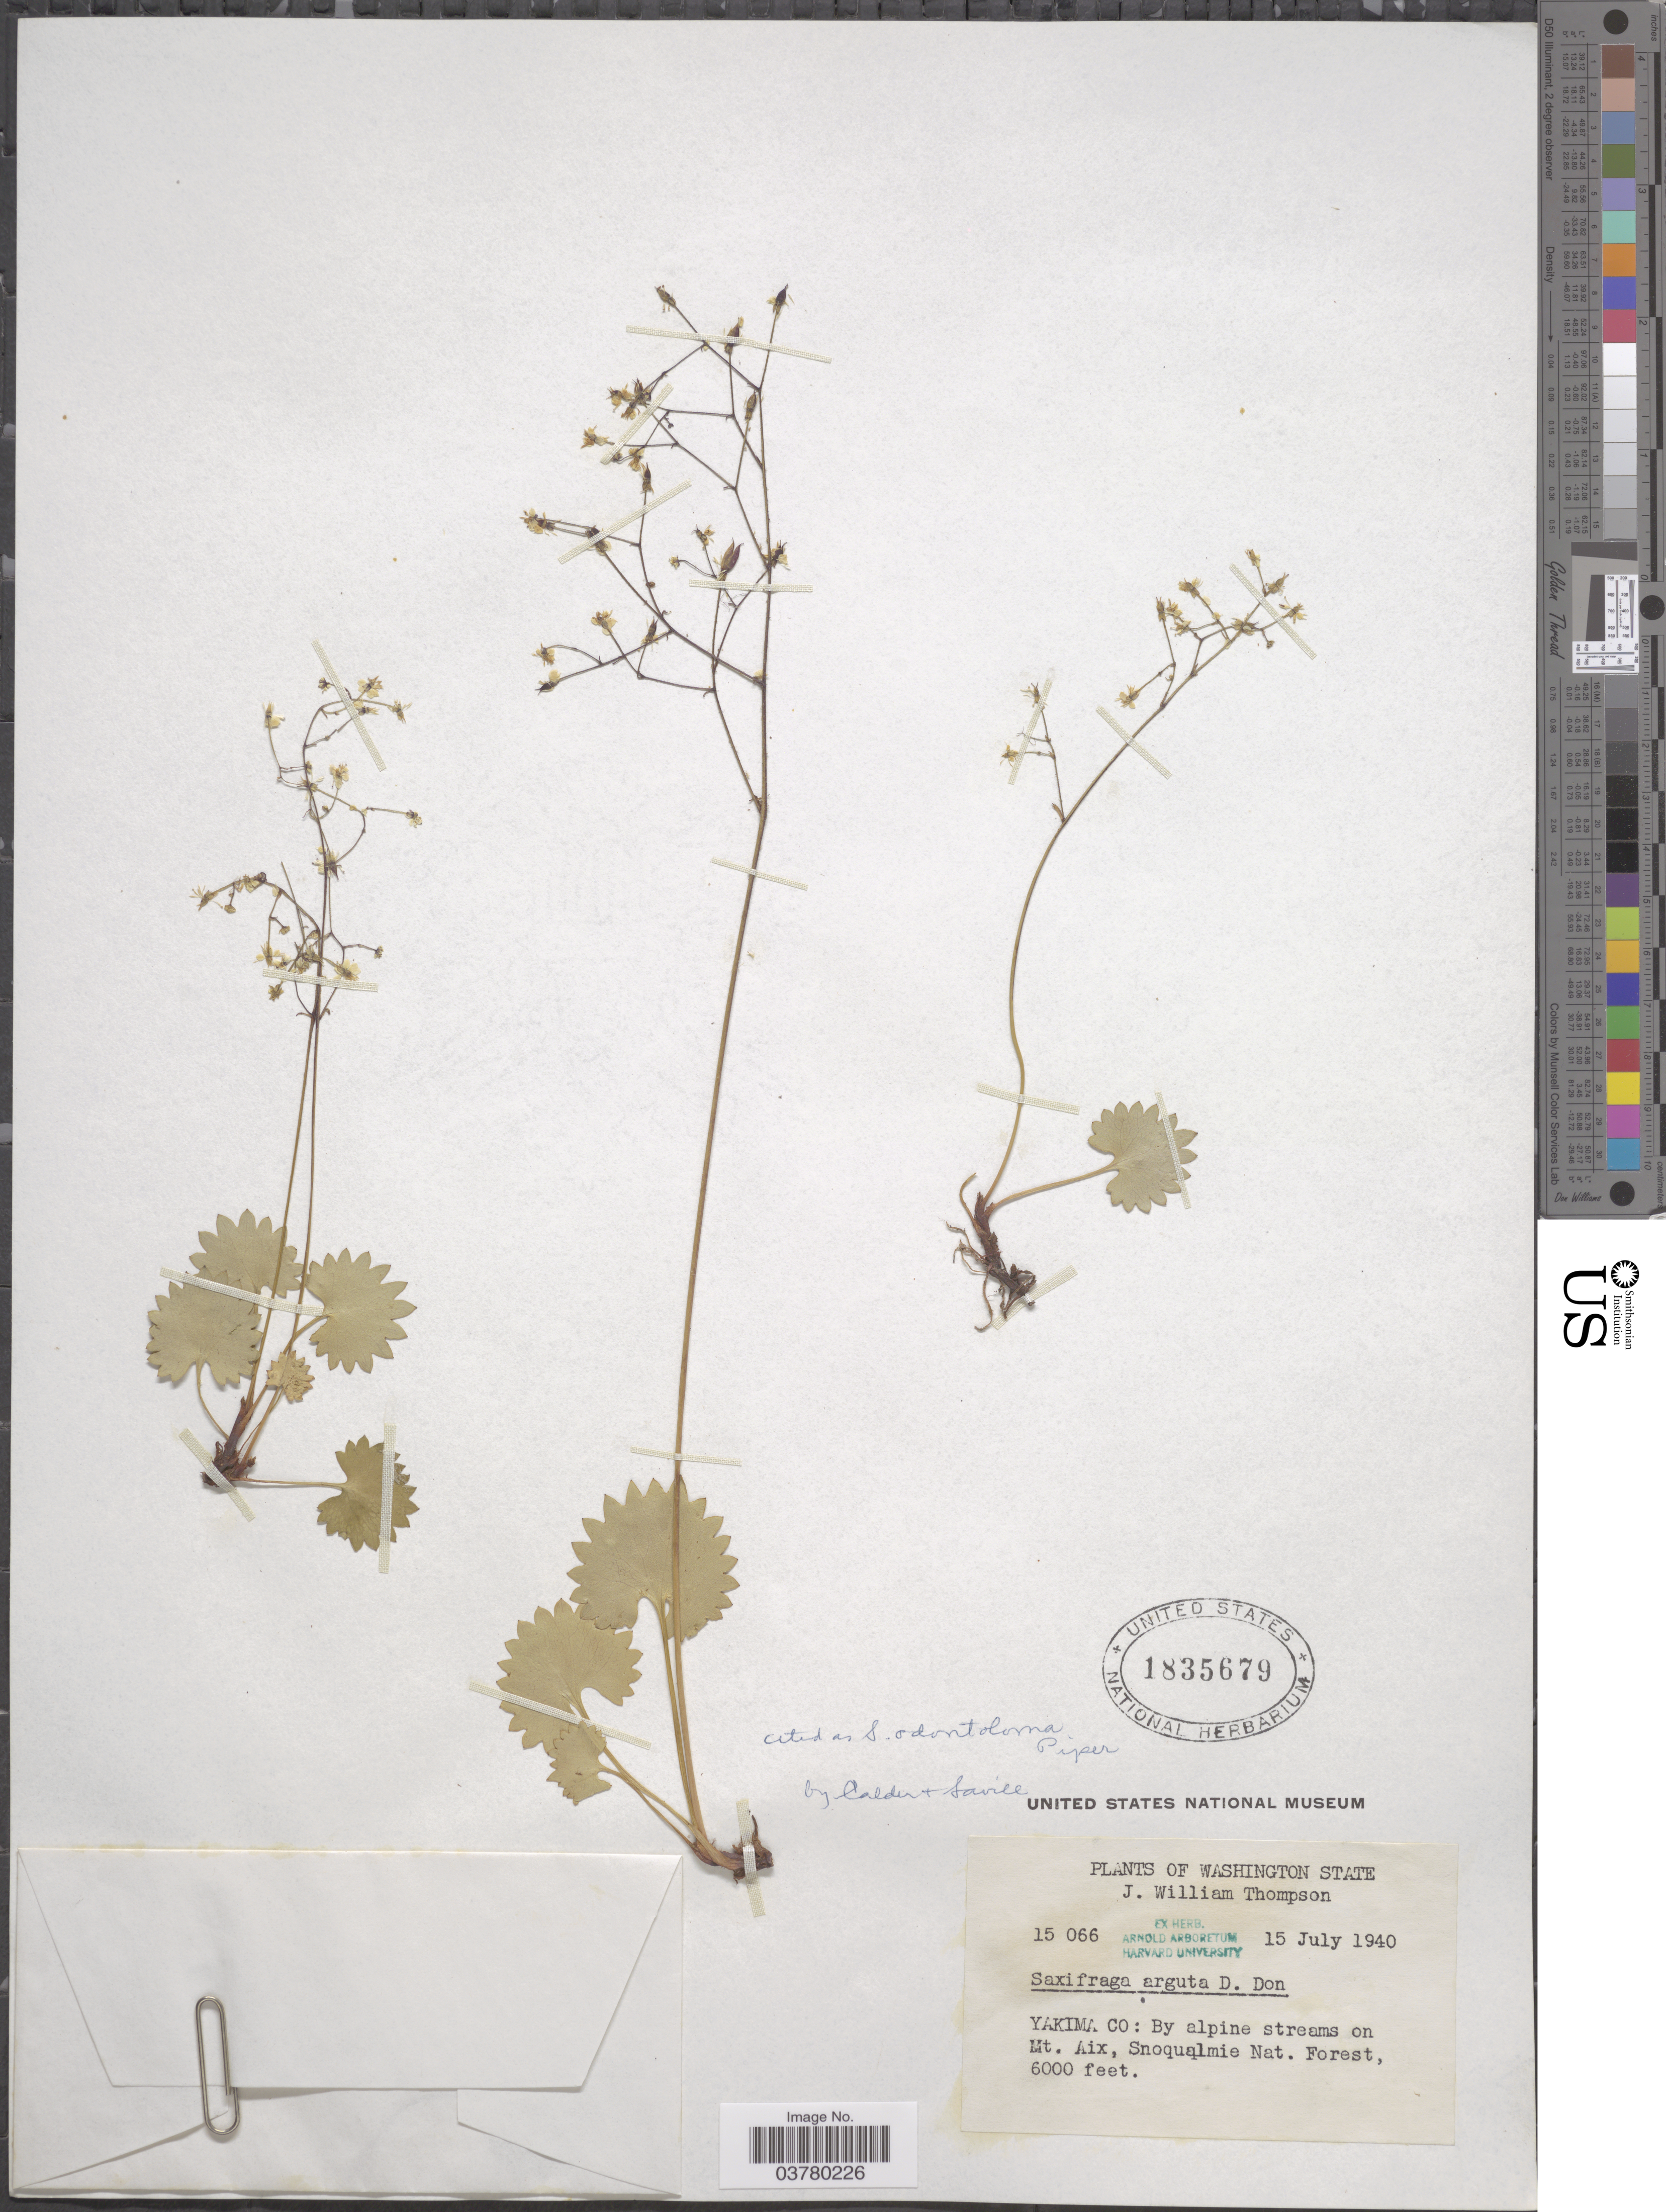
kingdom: Plantae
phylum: Tracheophyta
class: Magnoliopsida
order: Saxifragales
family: Saxifragaceae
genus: Micranthes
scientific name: Micranthes odontoloma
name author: (Piper) A. Heller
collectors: J. W. Thompson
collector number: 15066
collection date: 1940-07-15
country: United States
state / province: Washington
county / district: Yakima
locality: Yakima Co: By alpine streams on Mt. Aix, Snoqualmie Nat. Forest.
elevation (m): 1829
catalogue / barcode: US 1835679